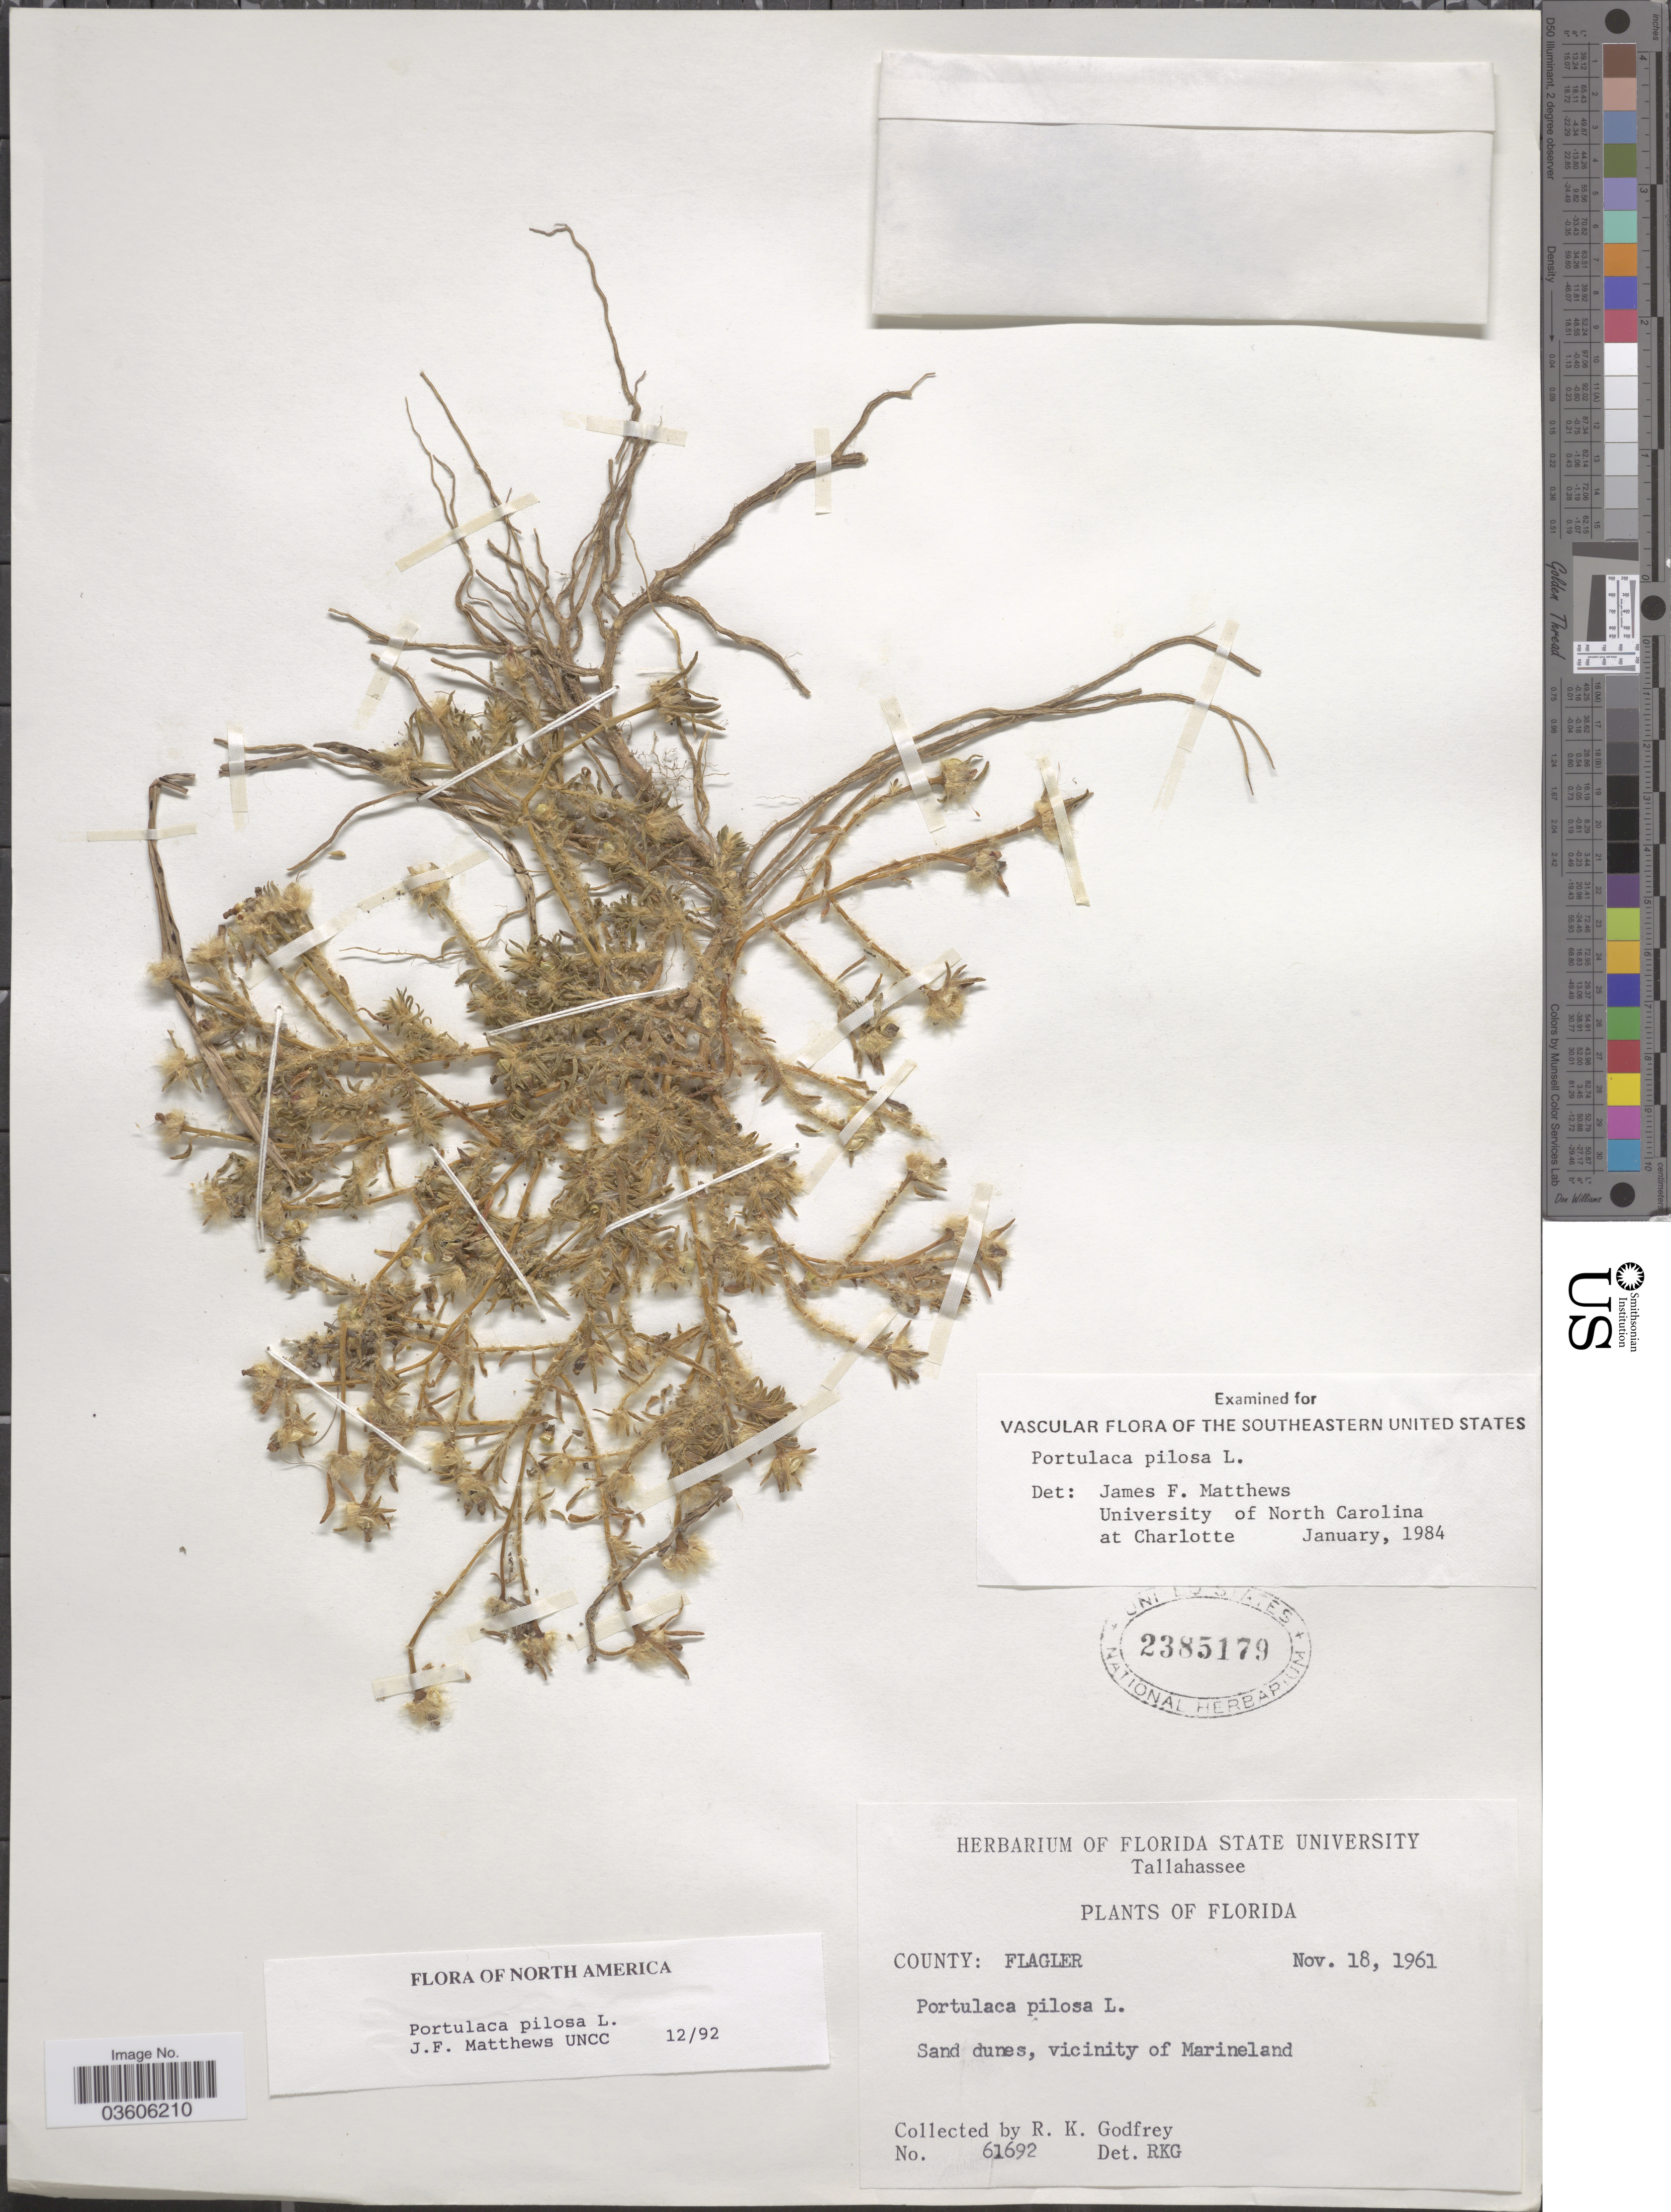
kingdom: Plantae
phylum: Tracheophyta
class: Magnoliopsida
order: Caryophyllales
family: Portulacaceae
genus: Portulaca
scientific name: Portulaca pilosa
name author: L.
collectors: R. K. Godfrey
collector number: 61692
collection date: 1961-11-18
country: United States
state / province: Florida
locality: County: Flagler. Sand dunes, vicinity of Marineland.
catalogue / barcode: US 2385179